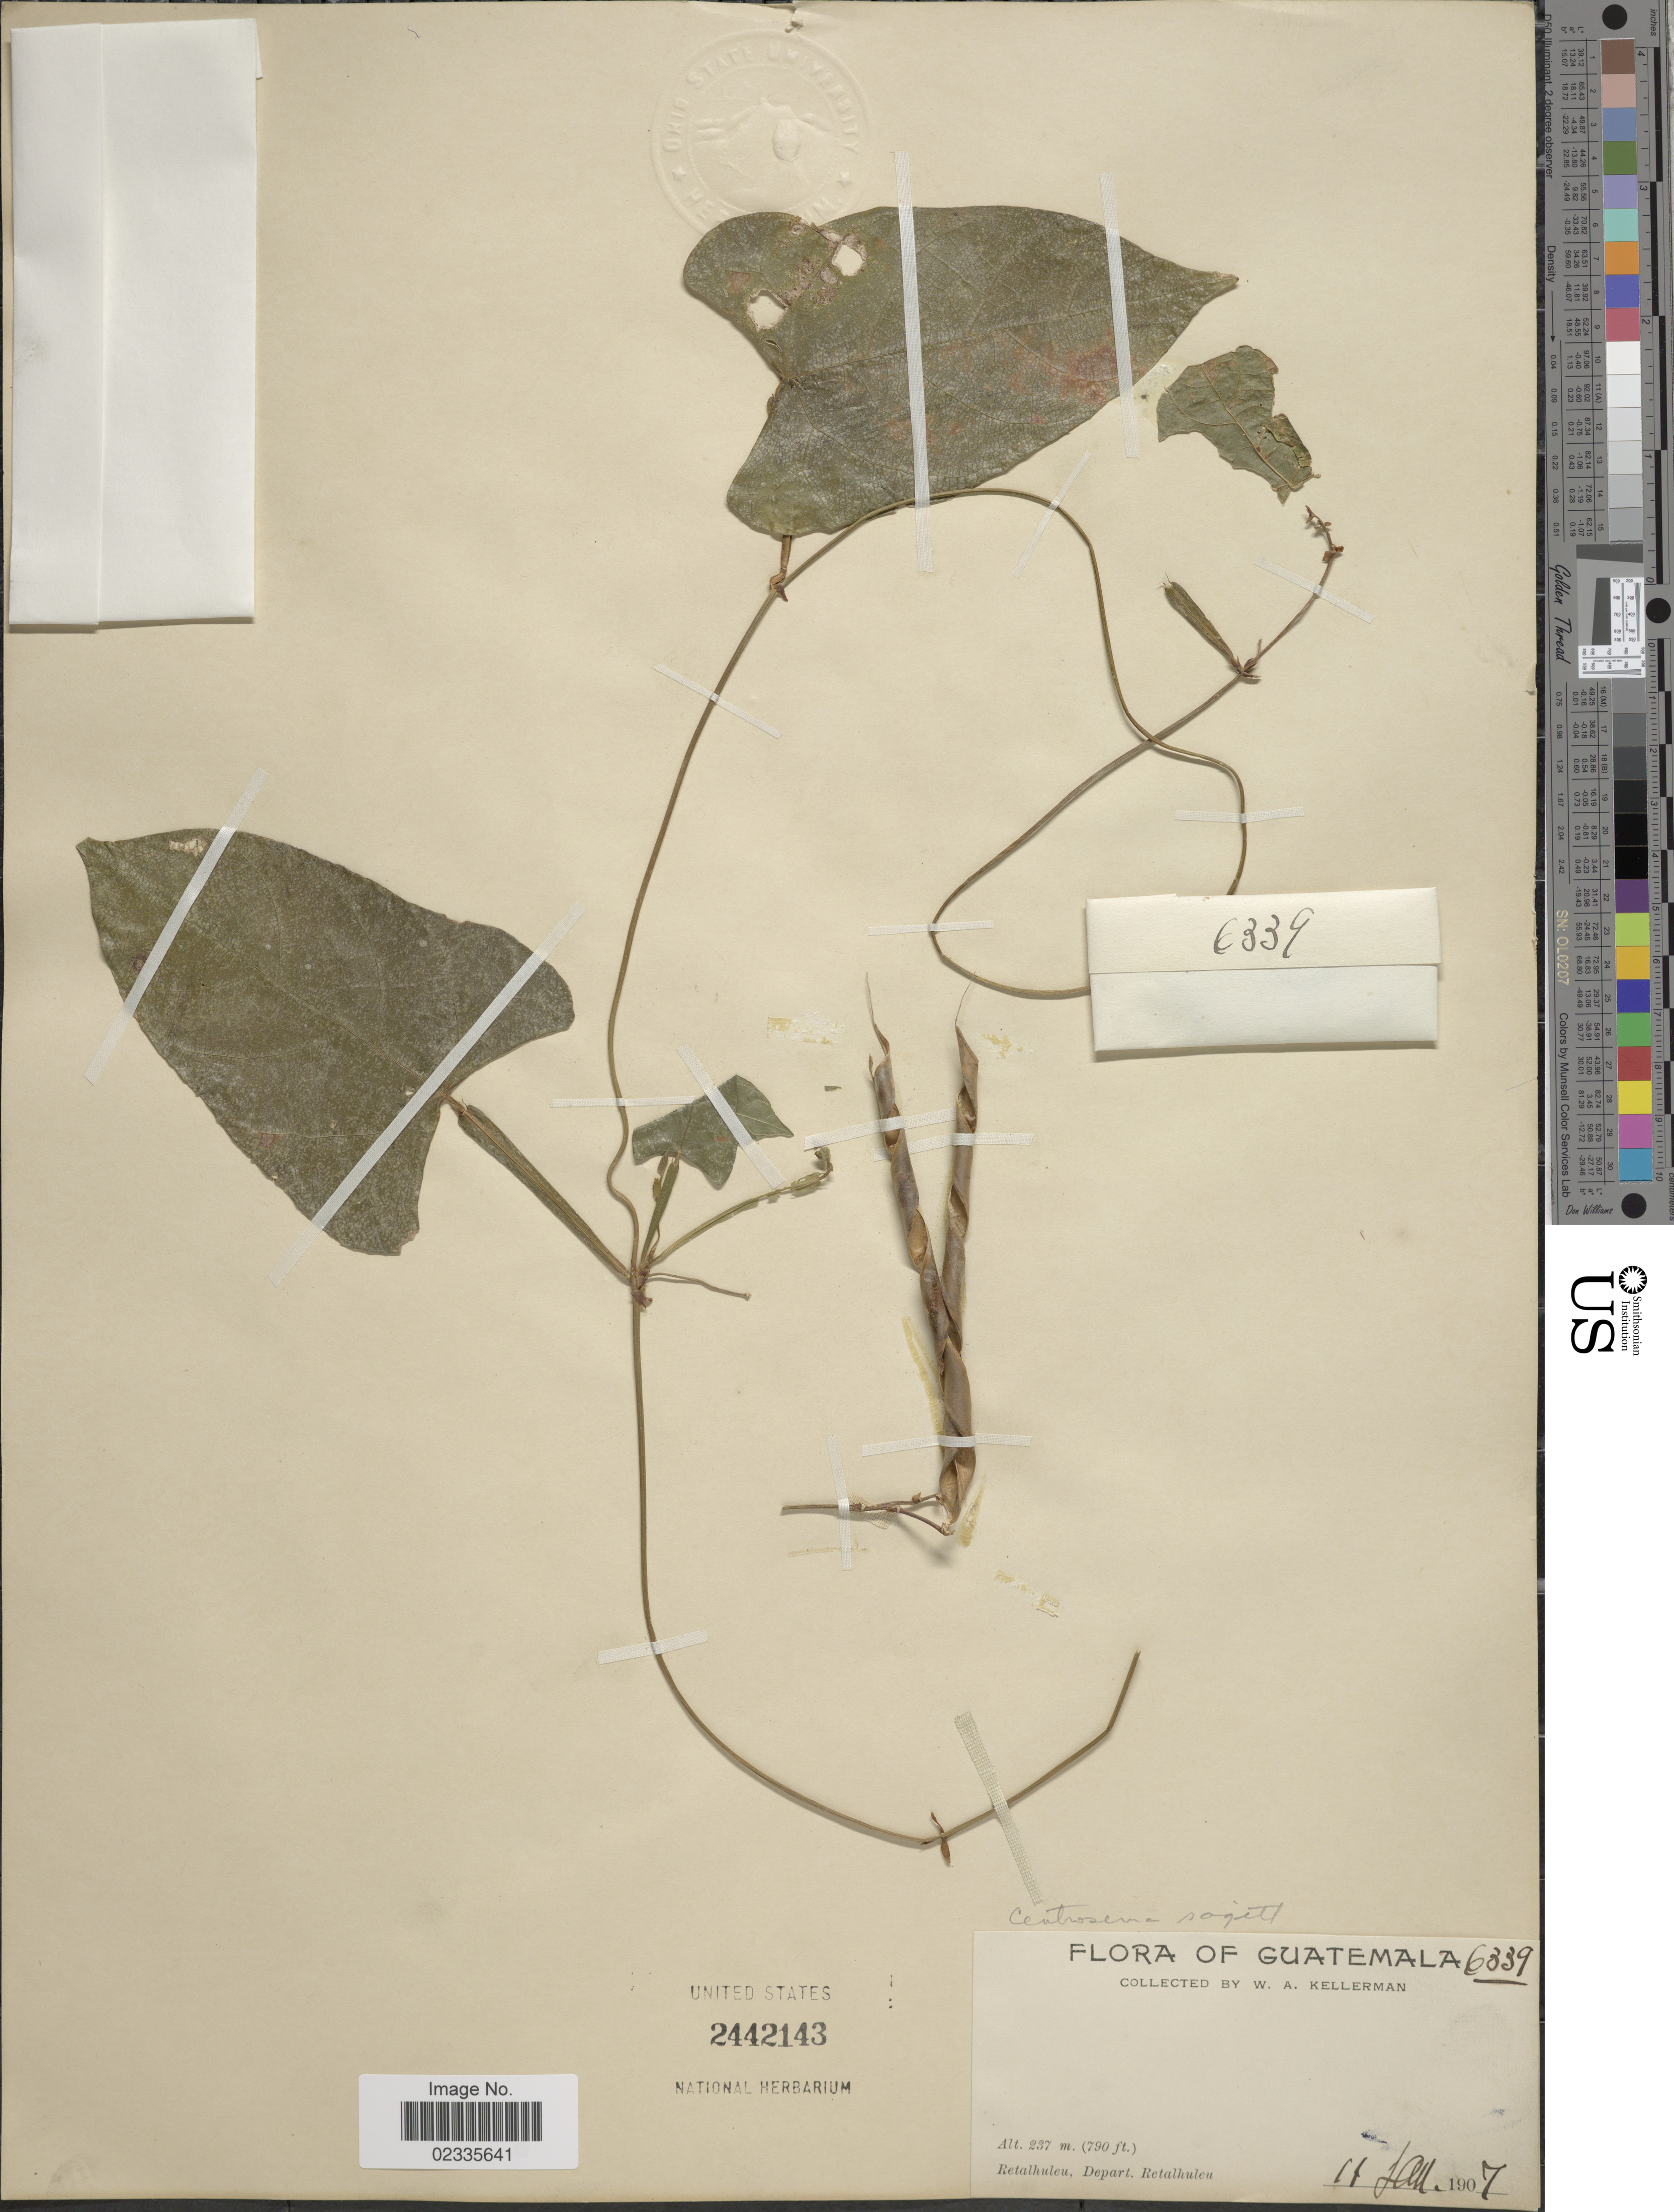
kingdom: Plantae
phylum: Tracheophyta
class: Magnoliopsida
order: Fabales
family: Fabaceae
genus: Centrosema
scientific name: Centrosema sagittata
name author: (Kunth) Rose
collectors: W. Kellerman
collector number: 6339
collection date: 1907-01-11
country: Guatemala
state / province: Retalhuleu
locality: Retalhuleu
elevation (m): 237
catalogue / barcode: US 2442143